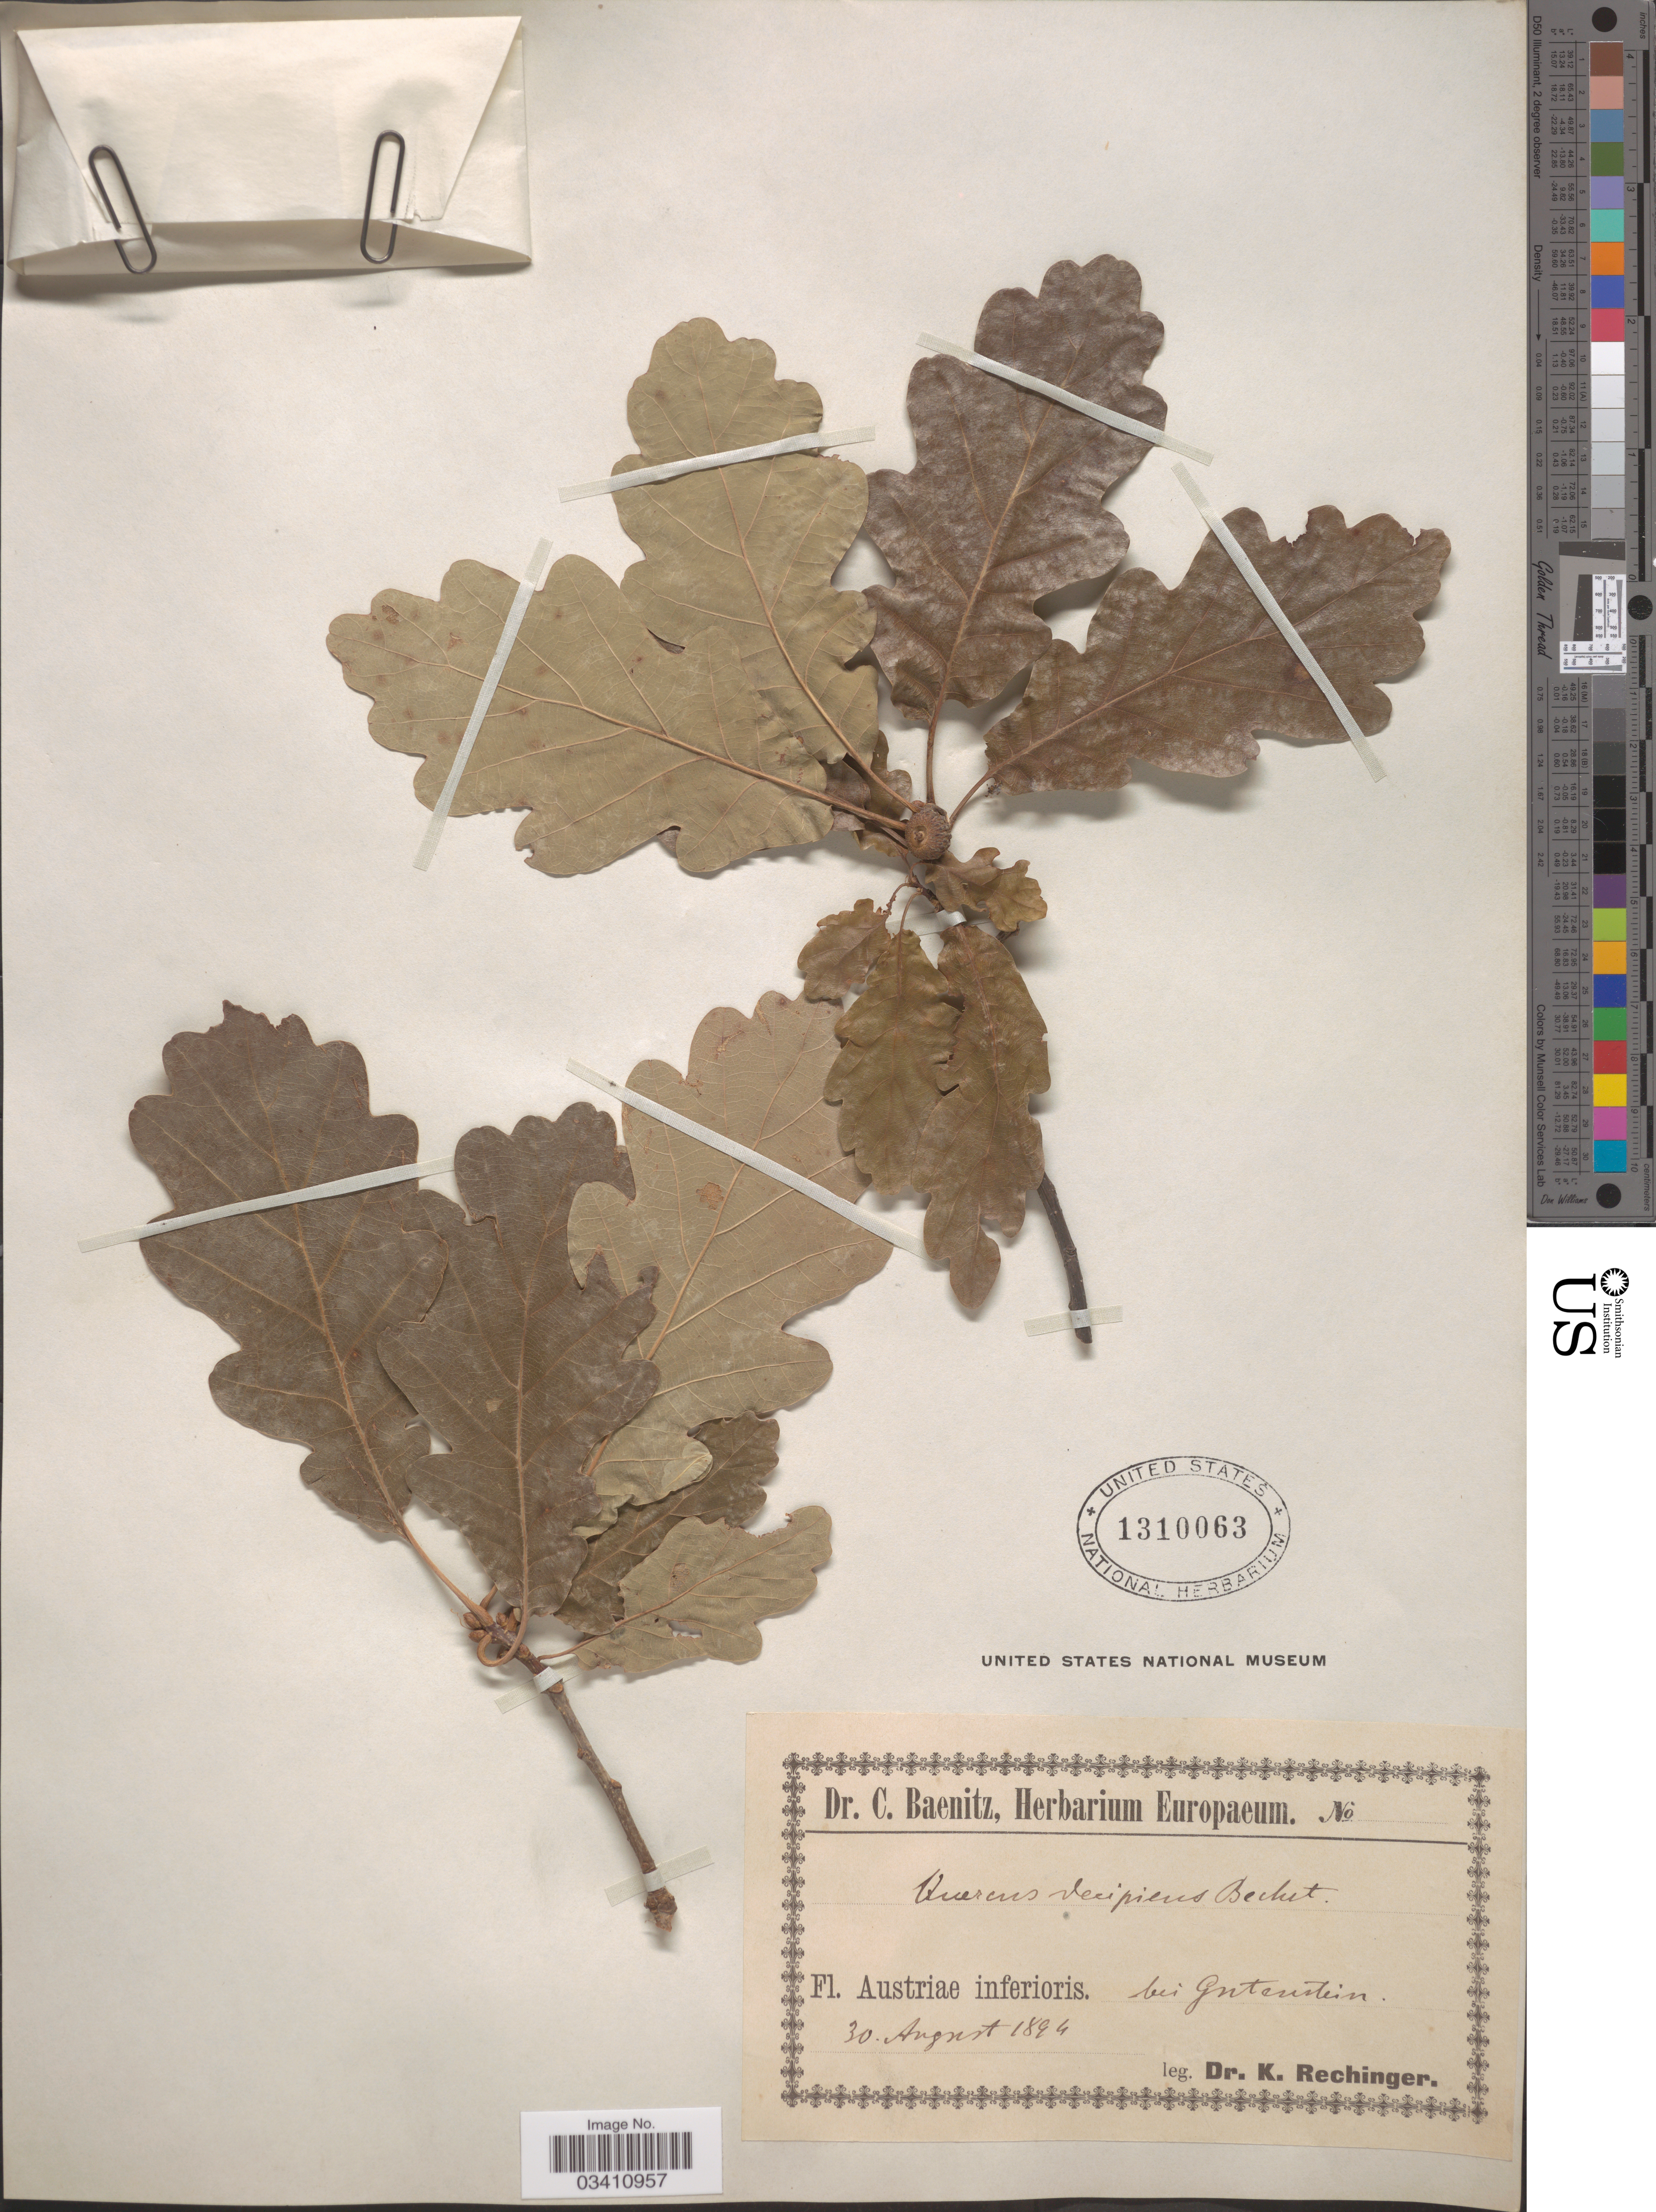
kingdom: Plantae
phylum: Tracheophyta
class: Magnoliopsida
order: Fagales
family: Fagaceae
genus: Quercus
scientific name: Quercus decipiens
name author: M. Martens & Galeotti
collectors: K. Rechinger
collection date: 1894-08-30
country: Austria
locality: Austriae inferioris. bei Gutenstein.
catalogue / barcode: US 1310063